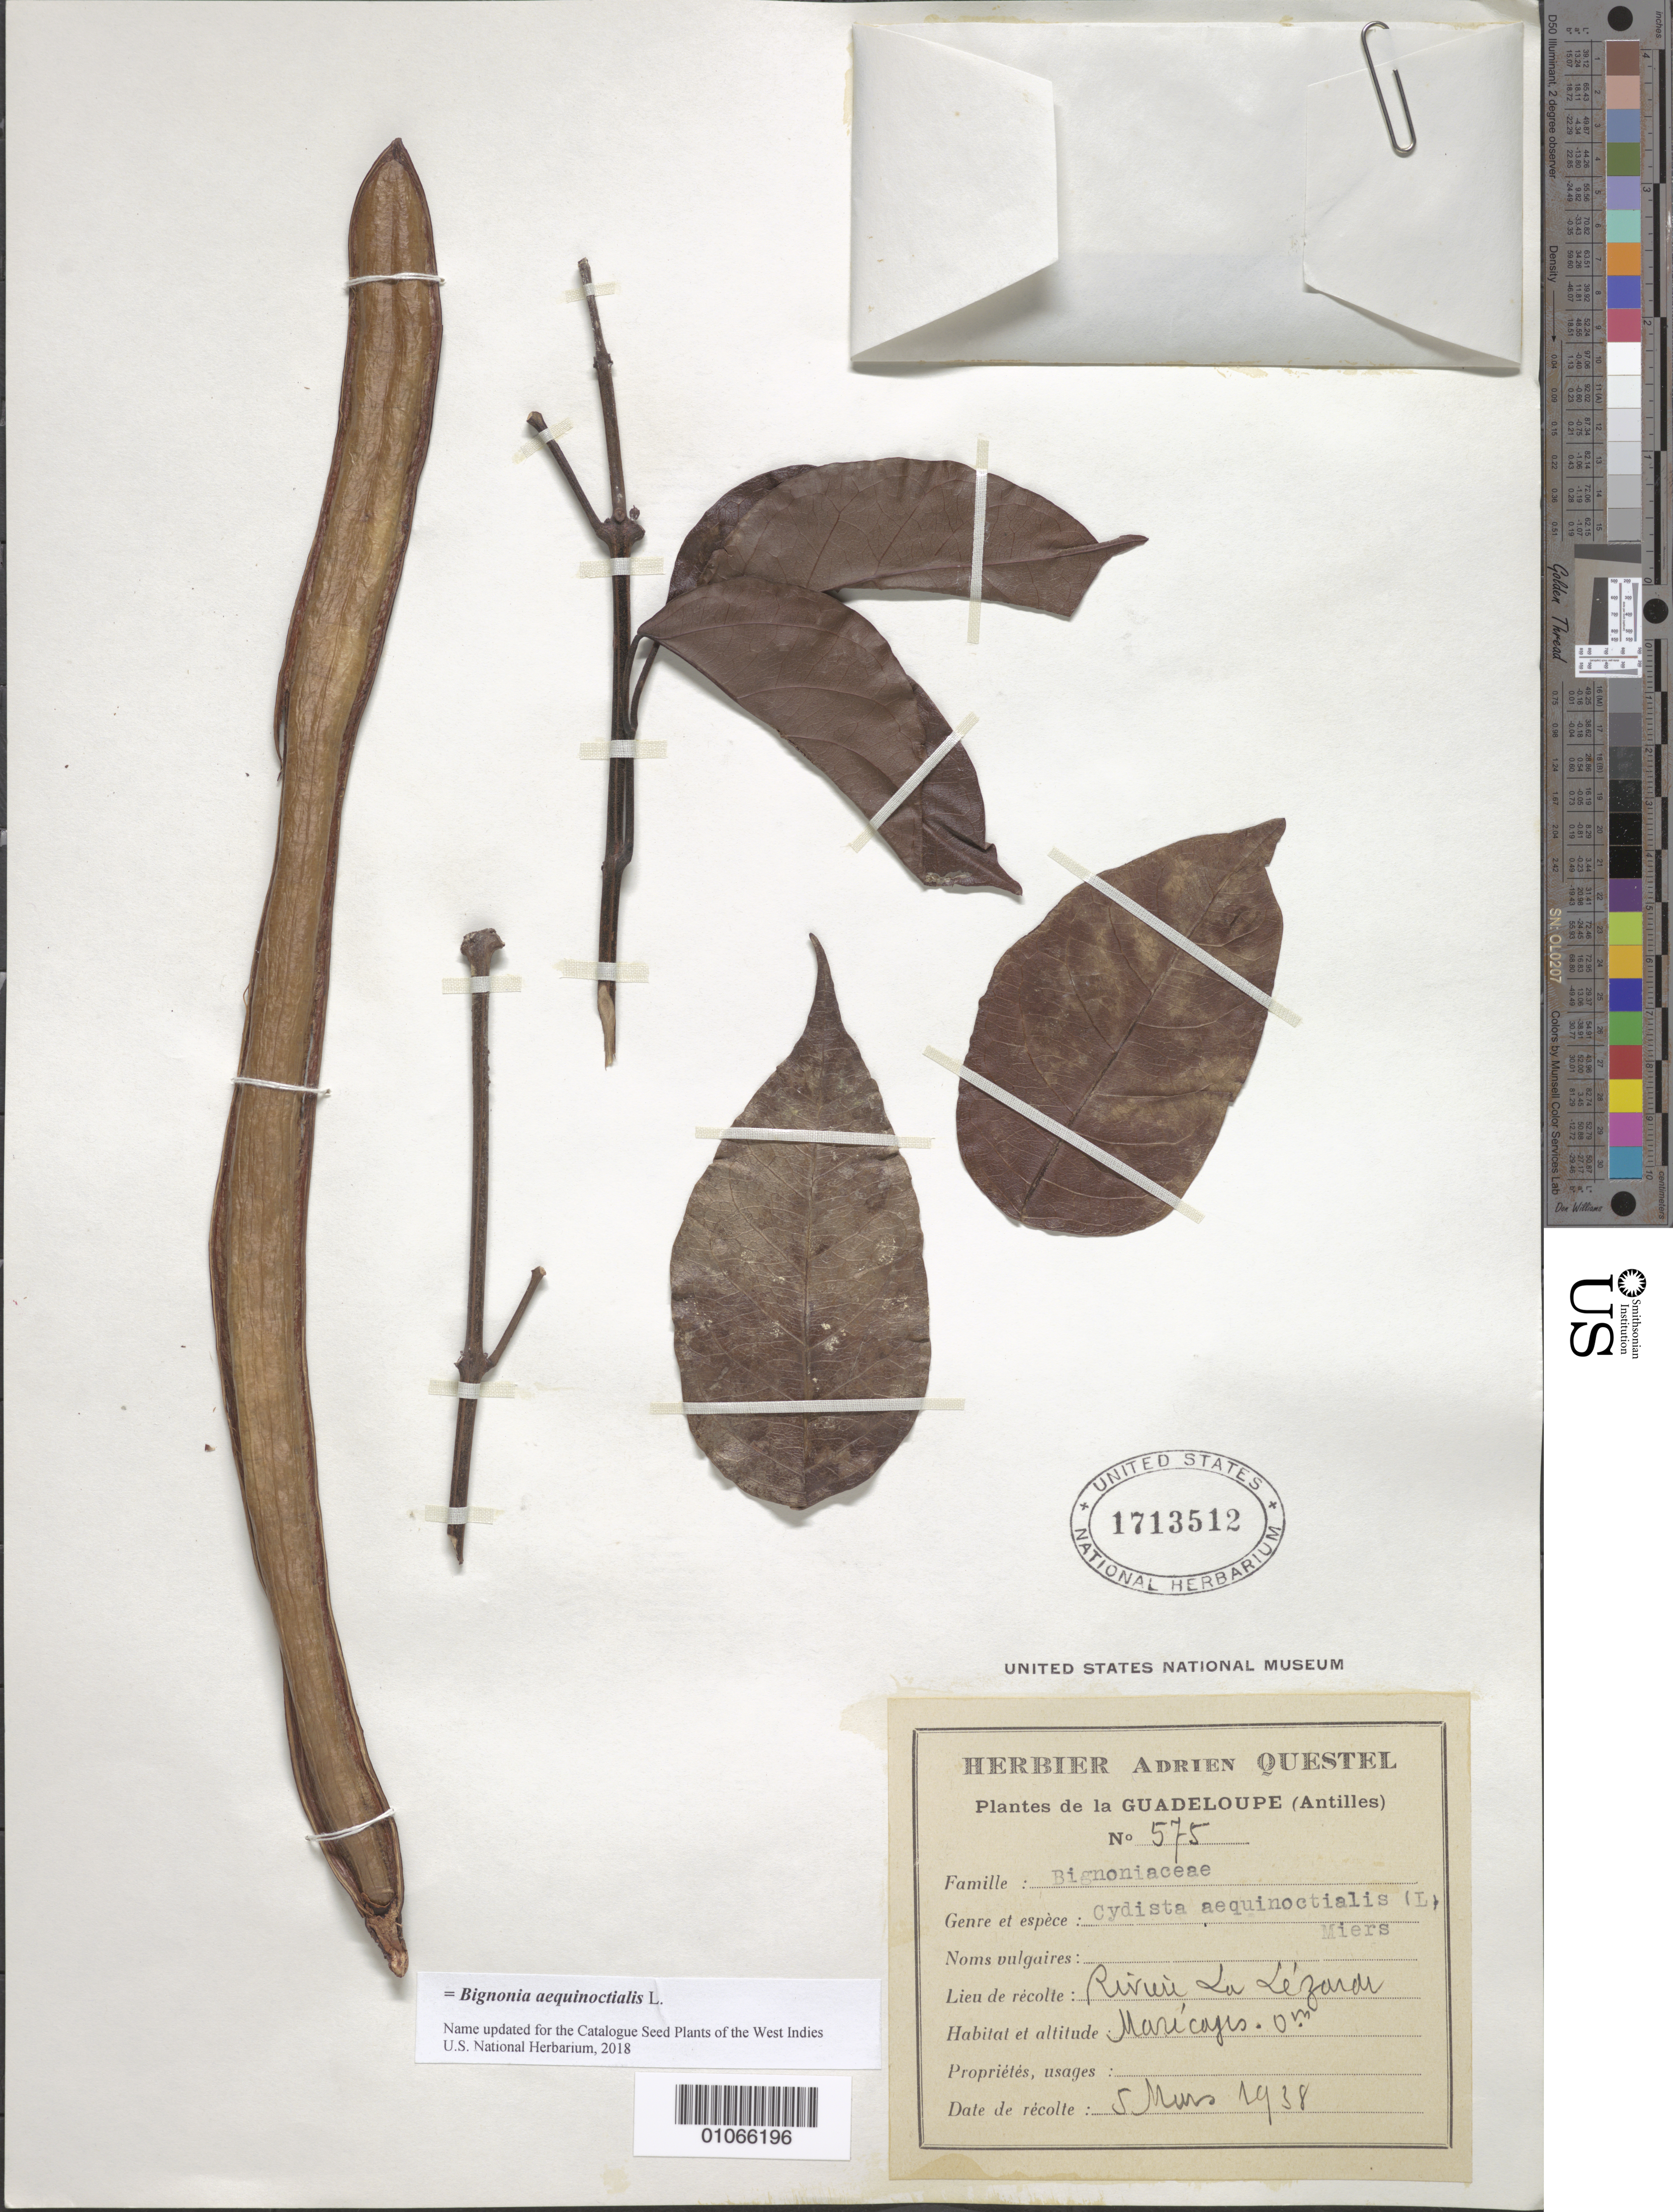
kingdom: Plantae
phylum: Tracheophyta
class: Magnoliopsida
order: Lamiales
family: Bignoniaceae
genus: Bignonia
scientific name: Bignonia aequinoctialis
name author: L.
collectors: A. Questel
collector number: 575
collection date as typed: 05 Mar 1938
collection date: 1938-03-05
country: Guadeloupe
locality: Rivierie La Lezarde? Sea-level?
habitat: Marecages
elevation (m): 0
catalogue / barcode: US 1713512